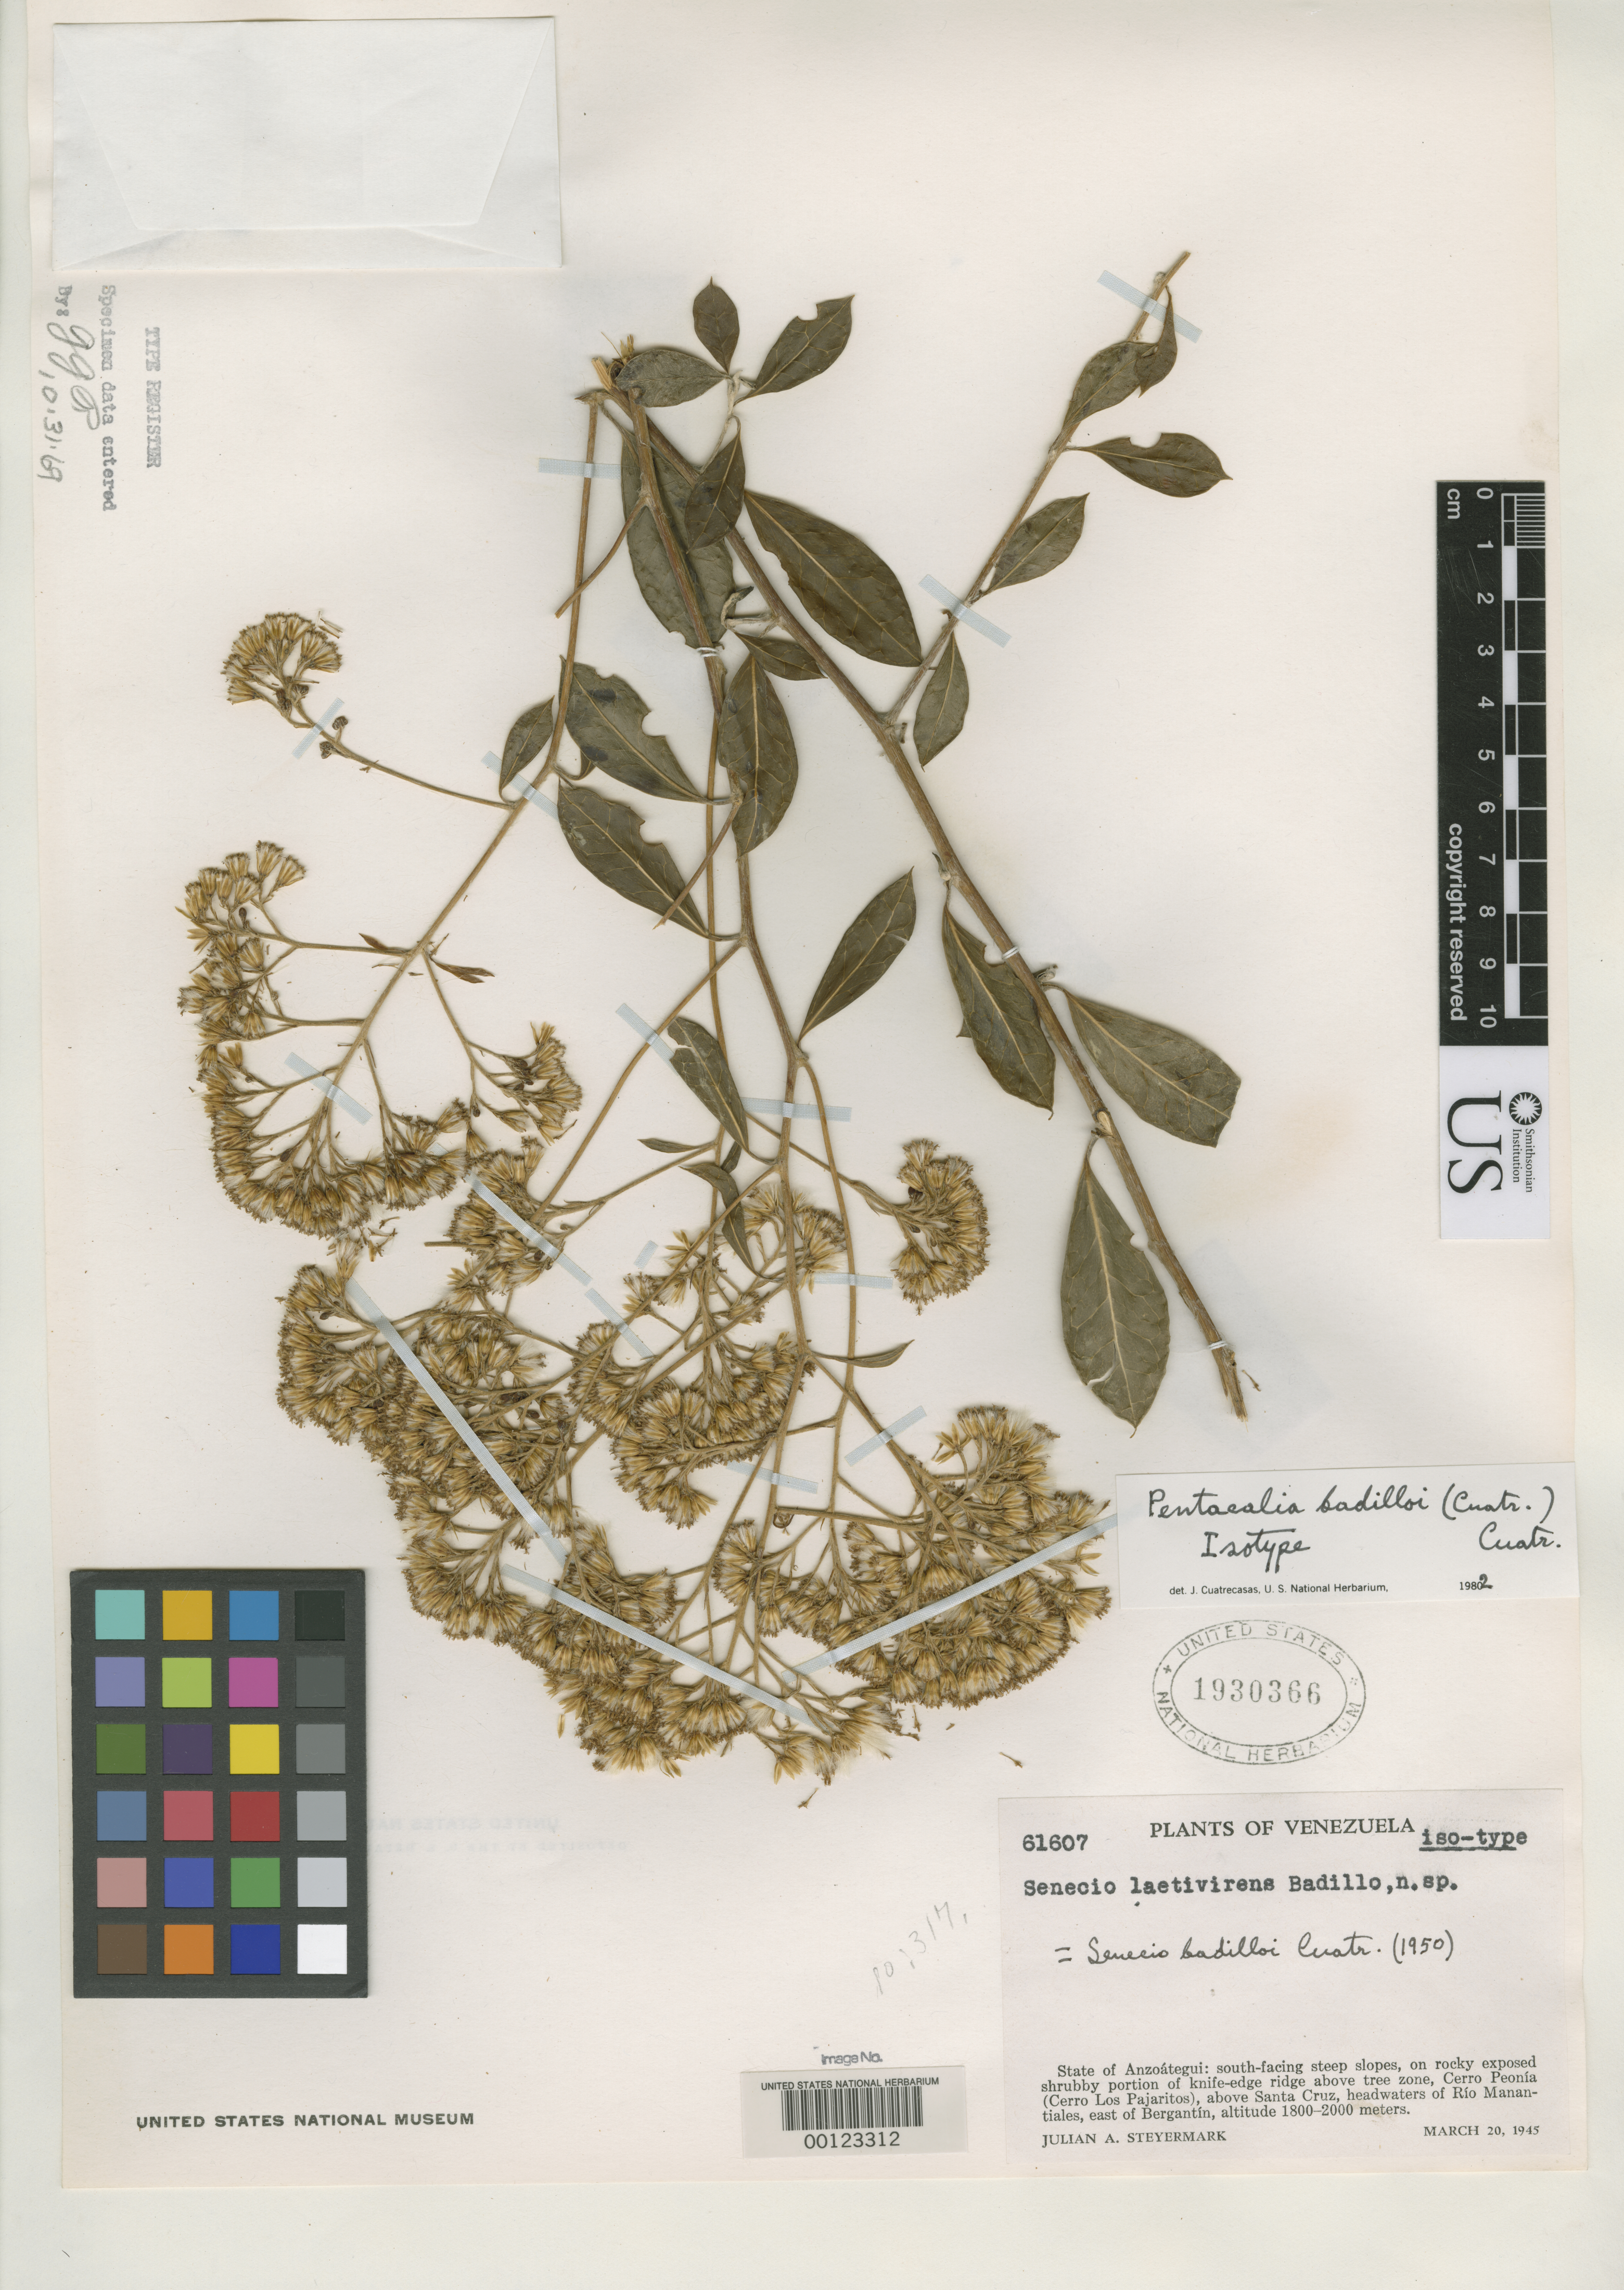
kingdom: Plantae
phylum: Tracheophyta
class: Magnoliopsida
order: Asterales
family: Asteraceae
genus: Senecio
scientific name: Senecio laetivirens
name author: V.M. Badillo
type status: Isotype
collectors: J. Steyermark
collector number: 61607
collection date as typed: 20 Mar 1945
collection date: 1945-03-20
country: Venezuela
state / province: Anzoategui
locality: Santa Cruz.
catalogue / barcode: US 1930366